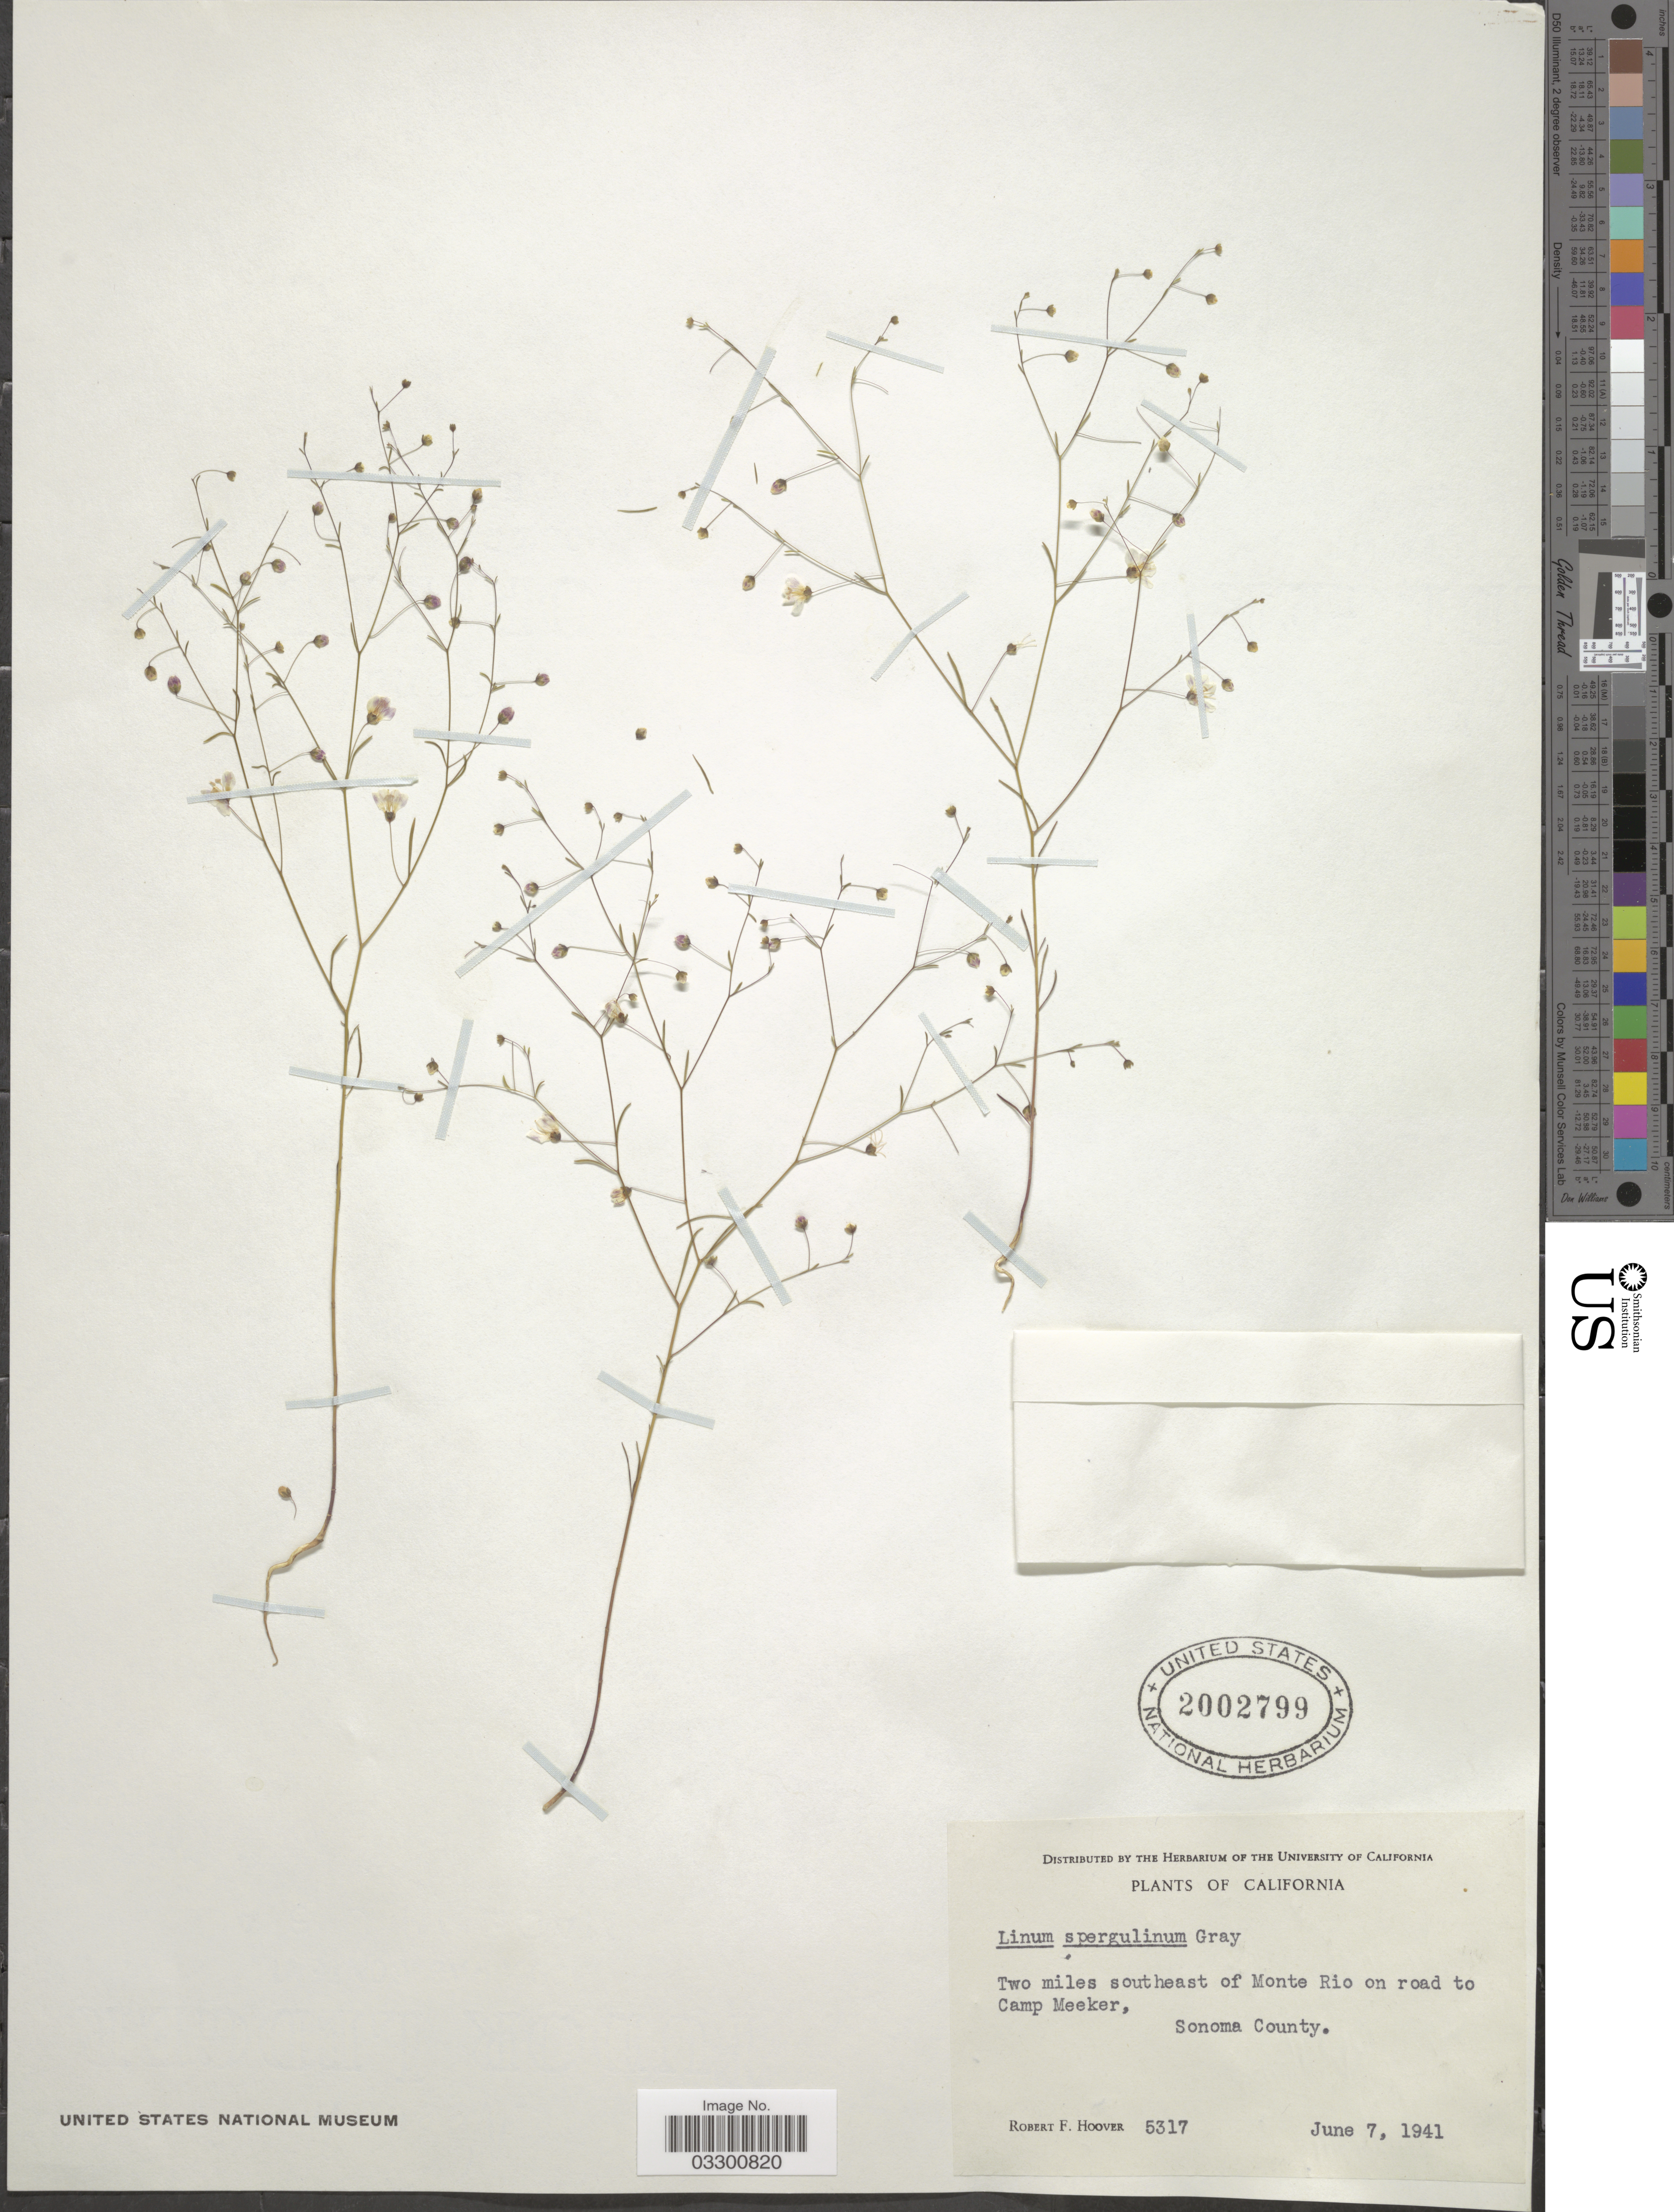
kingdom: Plantae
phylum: Tracheophyta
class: Magnoliopsida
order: Malpighiales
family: Linaceae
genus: Hesperolinon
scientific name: Hesperolinon spergulinum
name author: (A. Gray) Small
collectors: R. F. Hoover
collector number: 5317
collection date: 1941-06-07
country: United States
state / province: California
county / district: Sonoma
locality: Two miles southeast of Monte Rio on road to Camp Meeker, Sonoma County.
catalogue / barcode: US 2002799